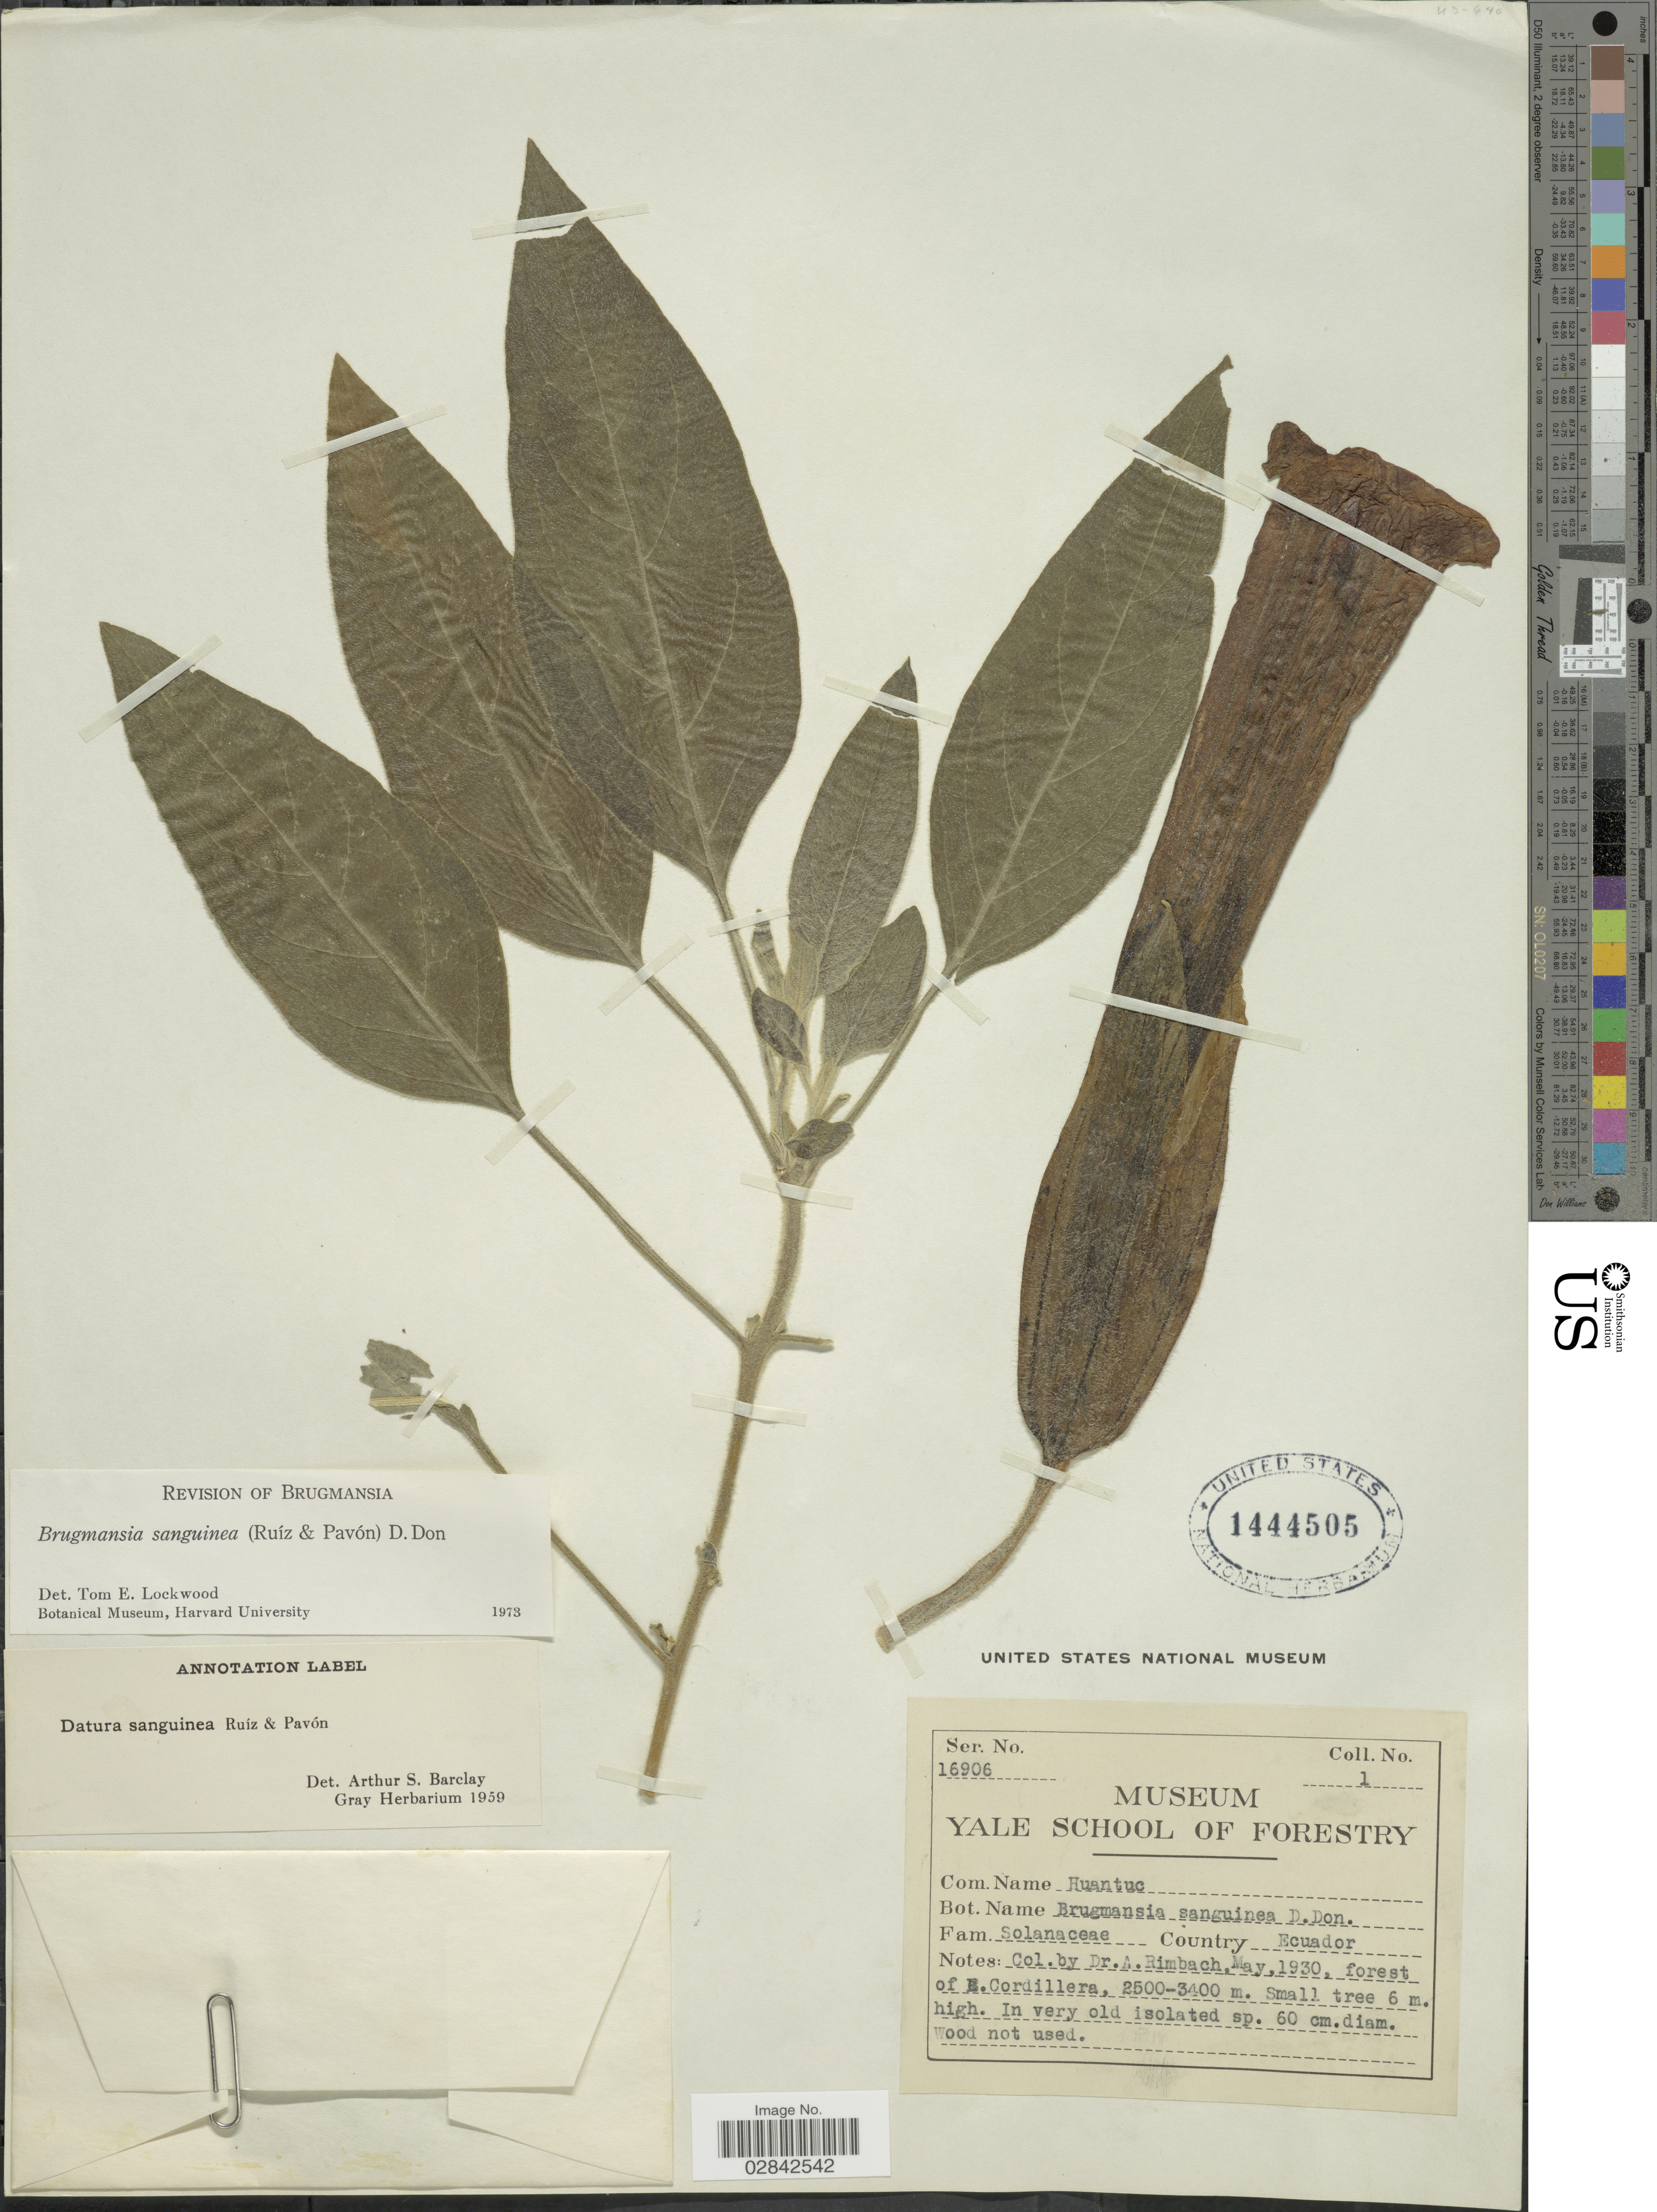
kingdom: Plantae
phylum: Tracheophyta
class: Magnoliopsida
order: Solanales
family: Solanaceae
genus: Brugmansia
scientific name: Brugmansia sanguinea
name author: (Ruiz & Pav.) D. Don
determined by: Lockwood, T. E.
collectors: A. Rimbach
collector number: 1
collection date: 1930-05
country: Ecuador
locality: Forest of E. Cordillera.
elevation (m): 2500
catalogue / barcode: US 1444505